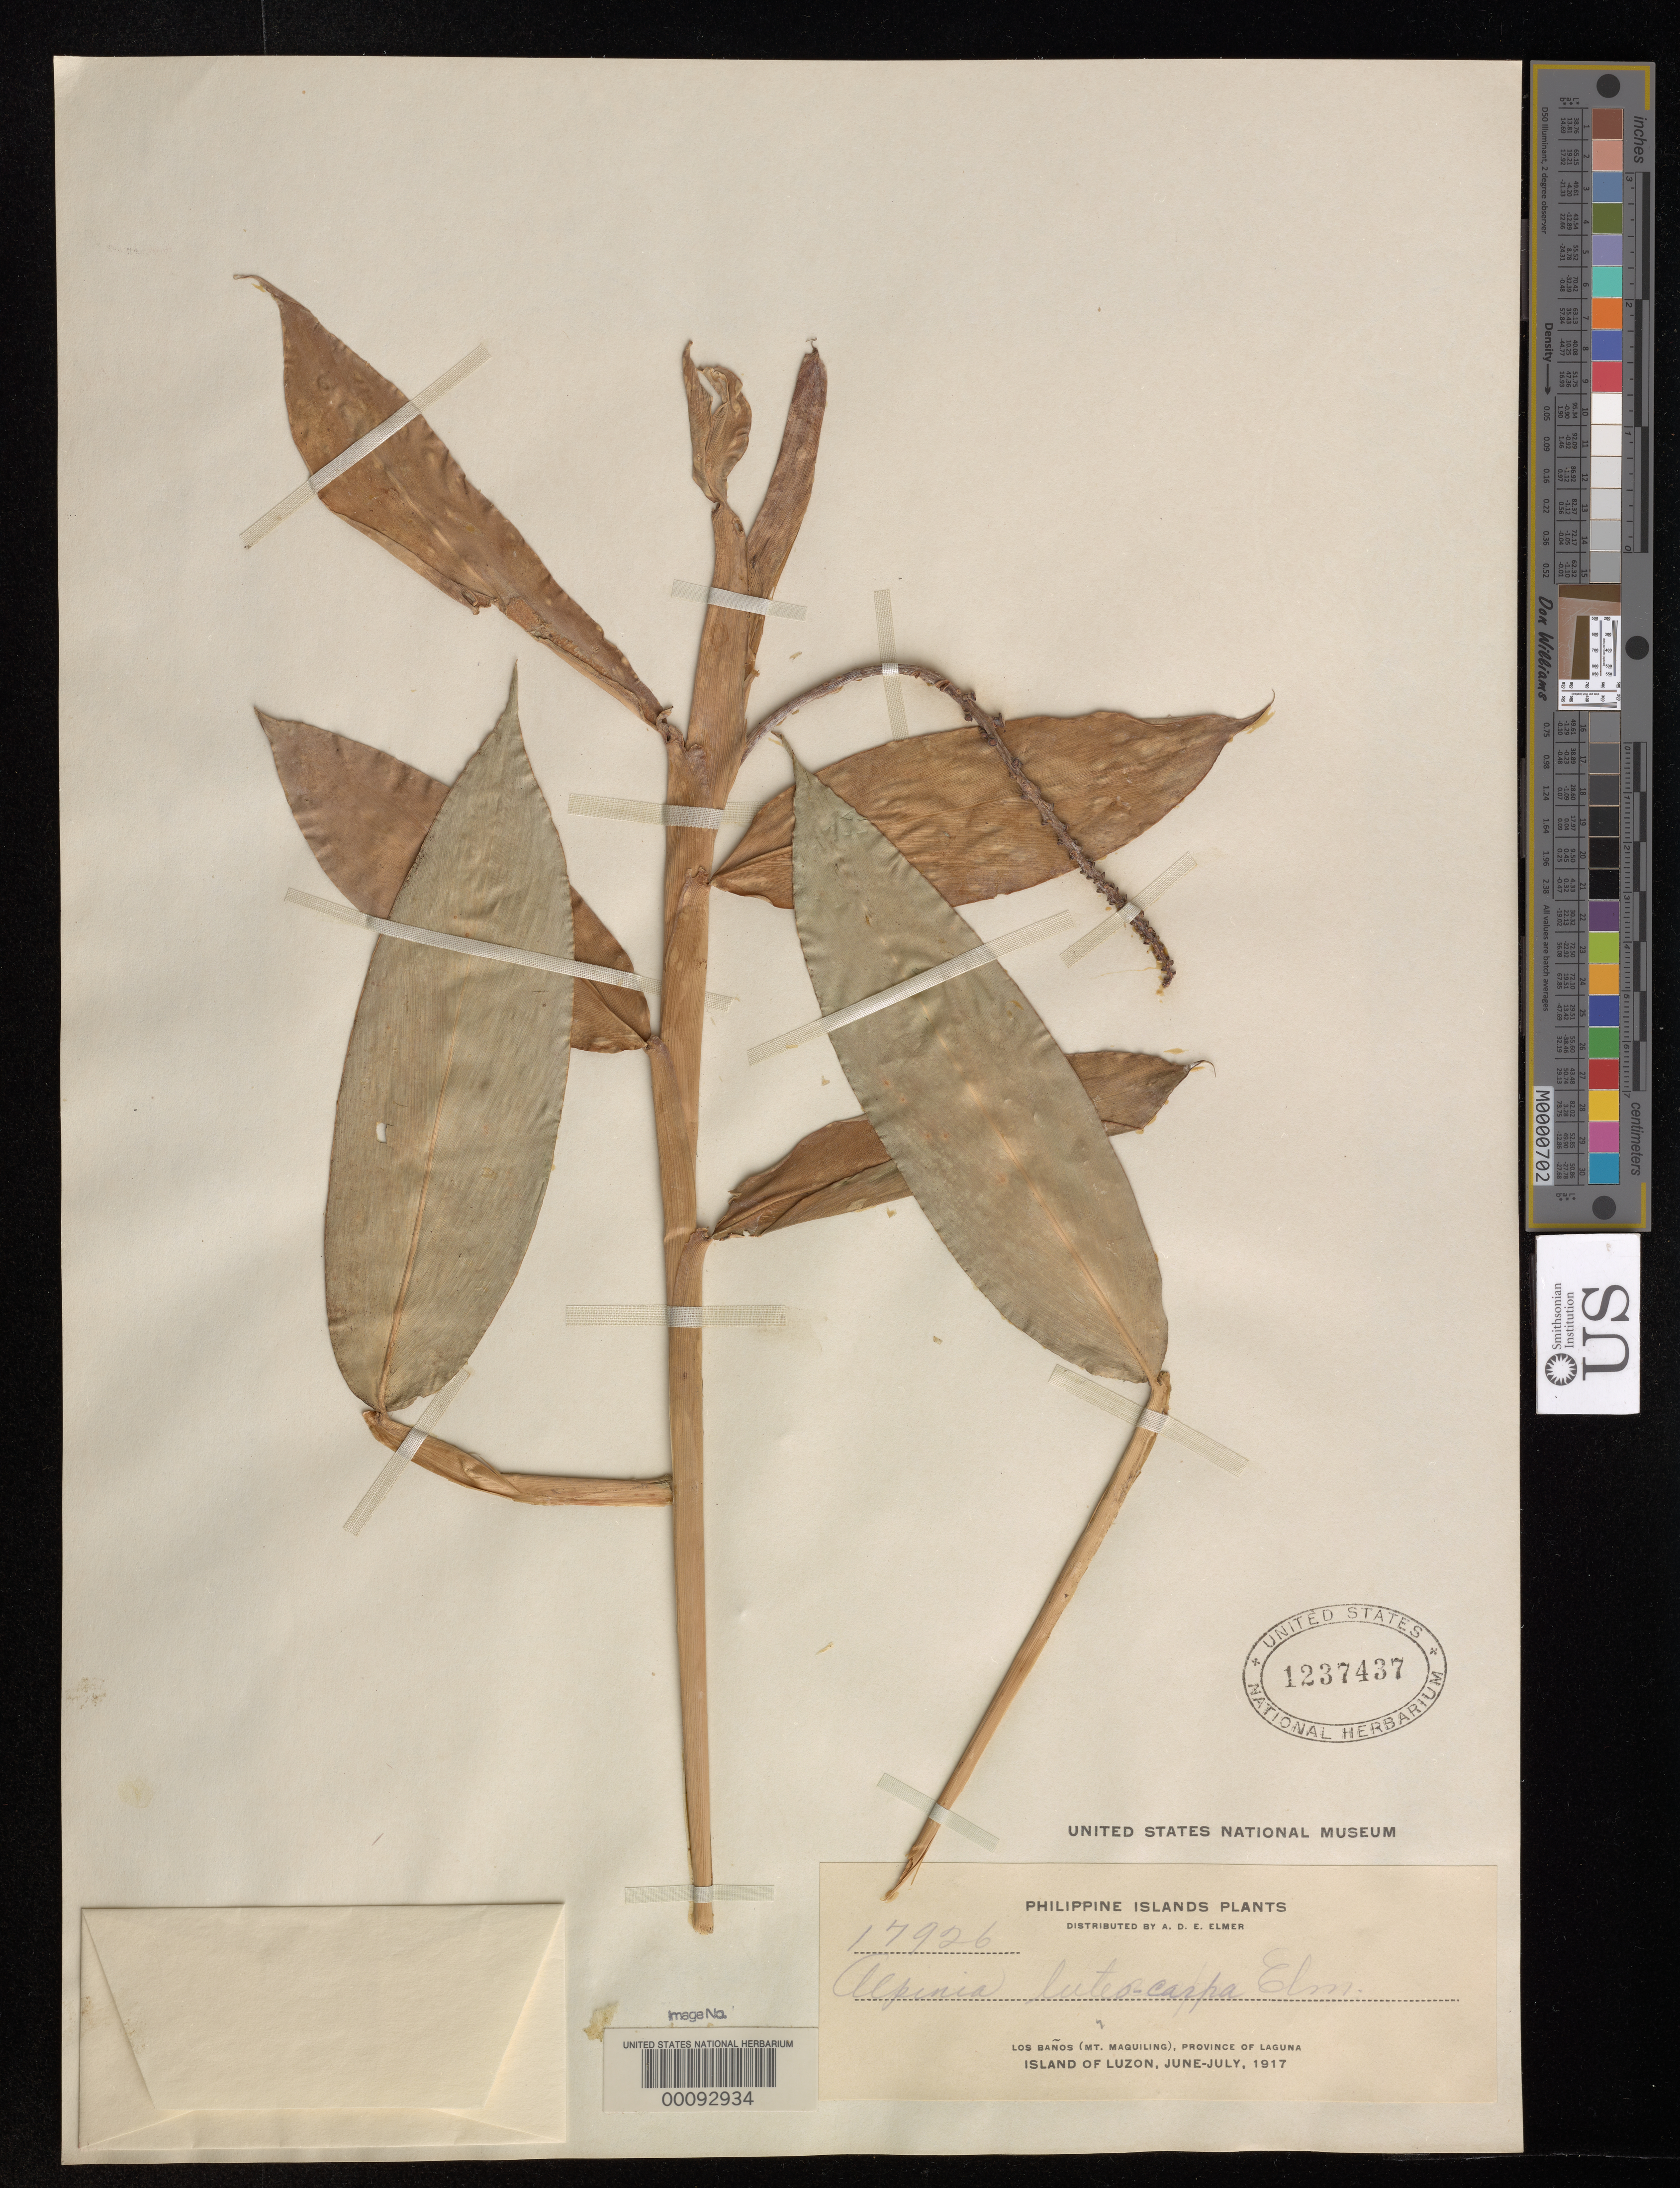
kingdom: Plantae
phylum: Tracheophyta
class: Liliopsida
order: Zingiberales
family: Zingiberaceae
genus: Alpinia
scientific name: Alpinia luteocarpa Elmer, nom. inval.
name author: Elmer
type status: Voucher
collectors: A. D. E. Elmer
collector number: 17926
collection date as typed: Jul 1917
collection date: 1917-07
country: Philippines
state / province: Calabarzon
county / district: Laguna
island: Luzon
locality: Los Baños (Mt. Maquiling), Province of Laguna, Luzon.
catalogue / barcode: US 1237437